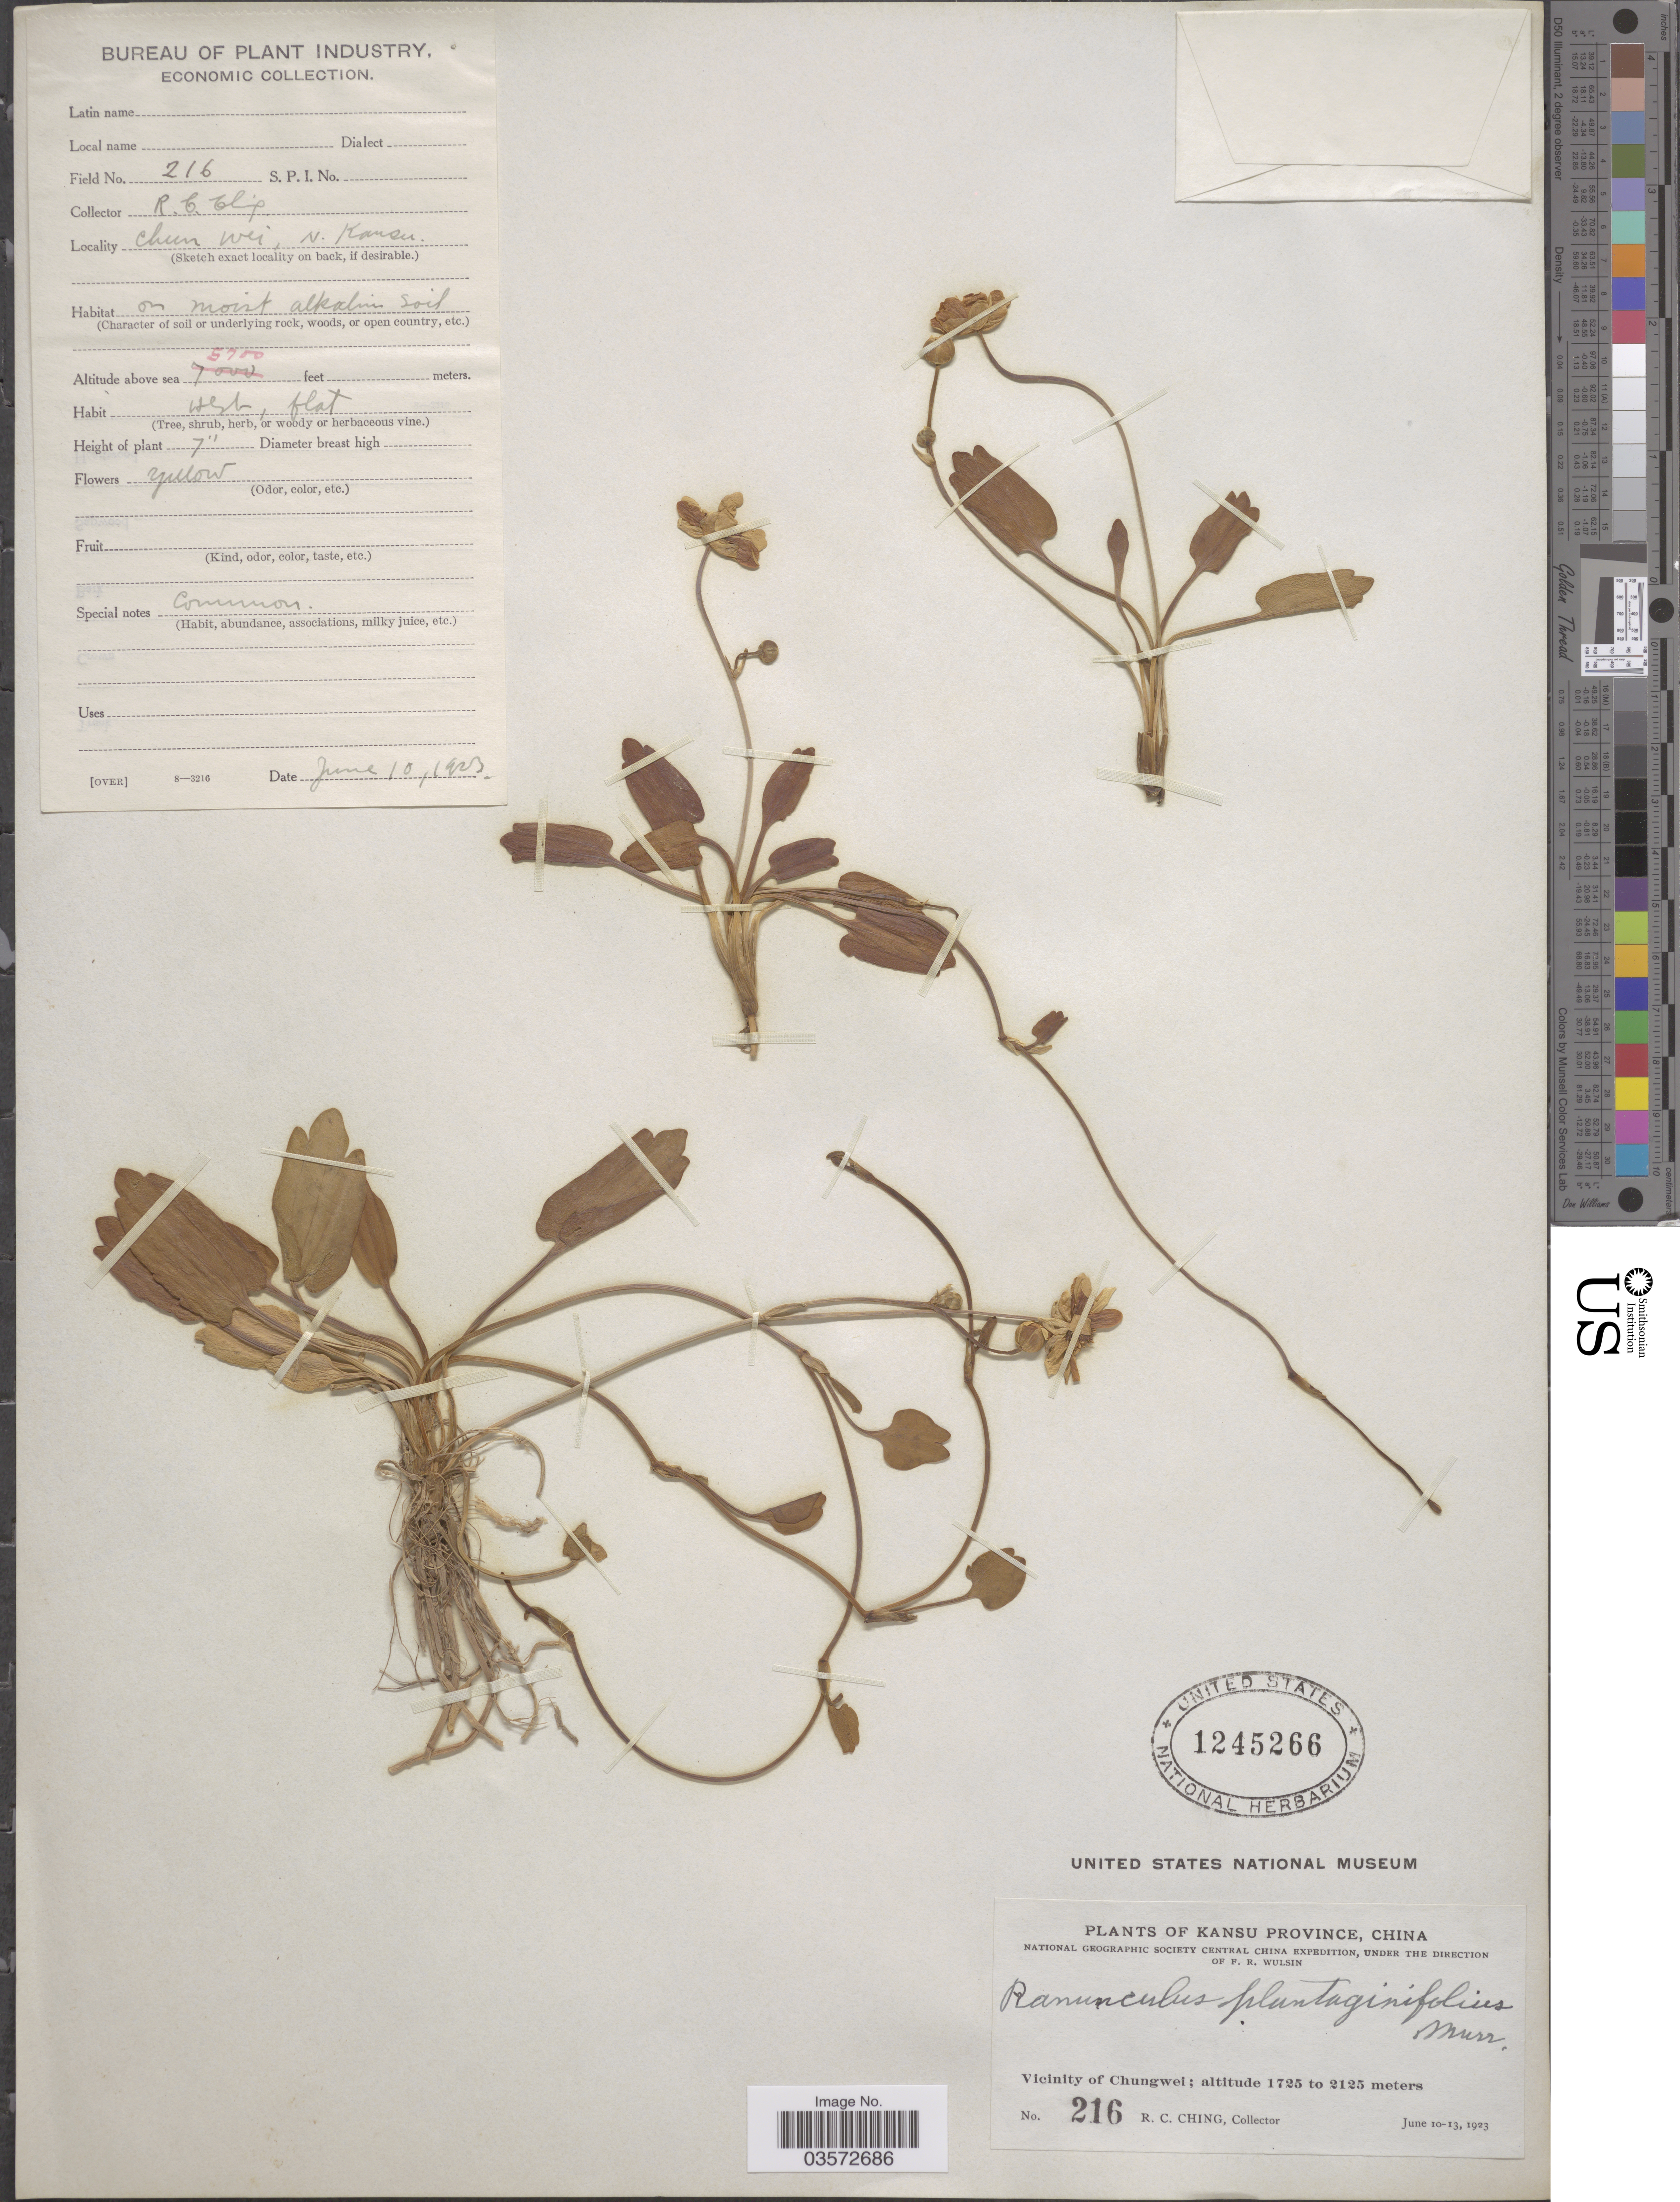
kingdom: Plantae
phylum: Tracheophyta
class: Magnoliopsida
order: Ranunculales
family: Ranunculaceae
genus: Ranunculus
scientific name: Ranunculus plantaginifolius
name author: Murray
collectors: R. C. Ching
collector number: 216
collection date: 1923-06-10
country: China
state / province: Gansu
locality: Kansu Province. Vicinity of Chungwei. N. Kansu. Chun Wei.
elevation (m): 1737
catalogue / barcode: US 1245266